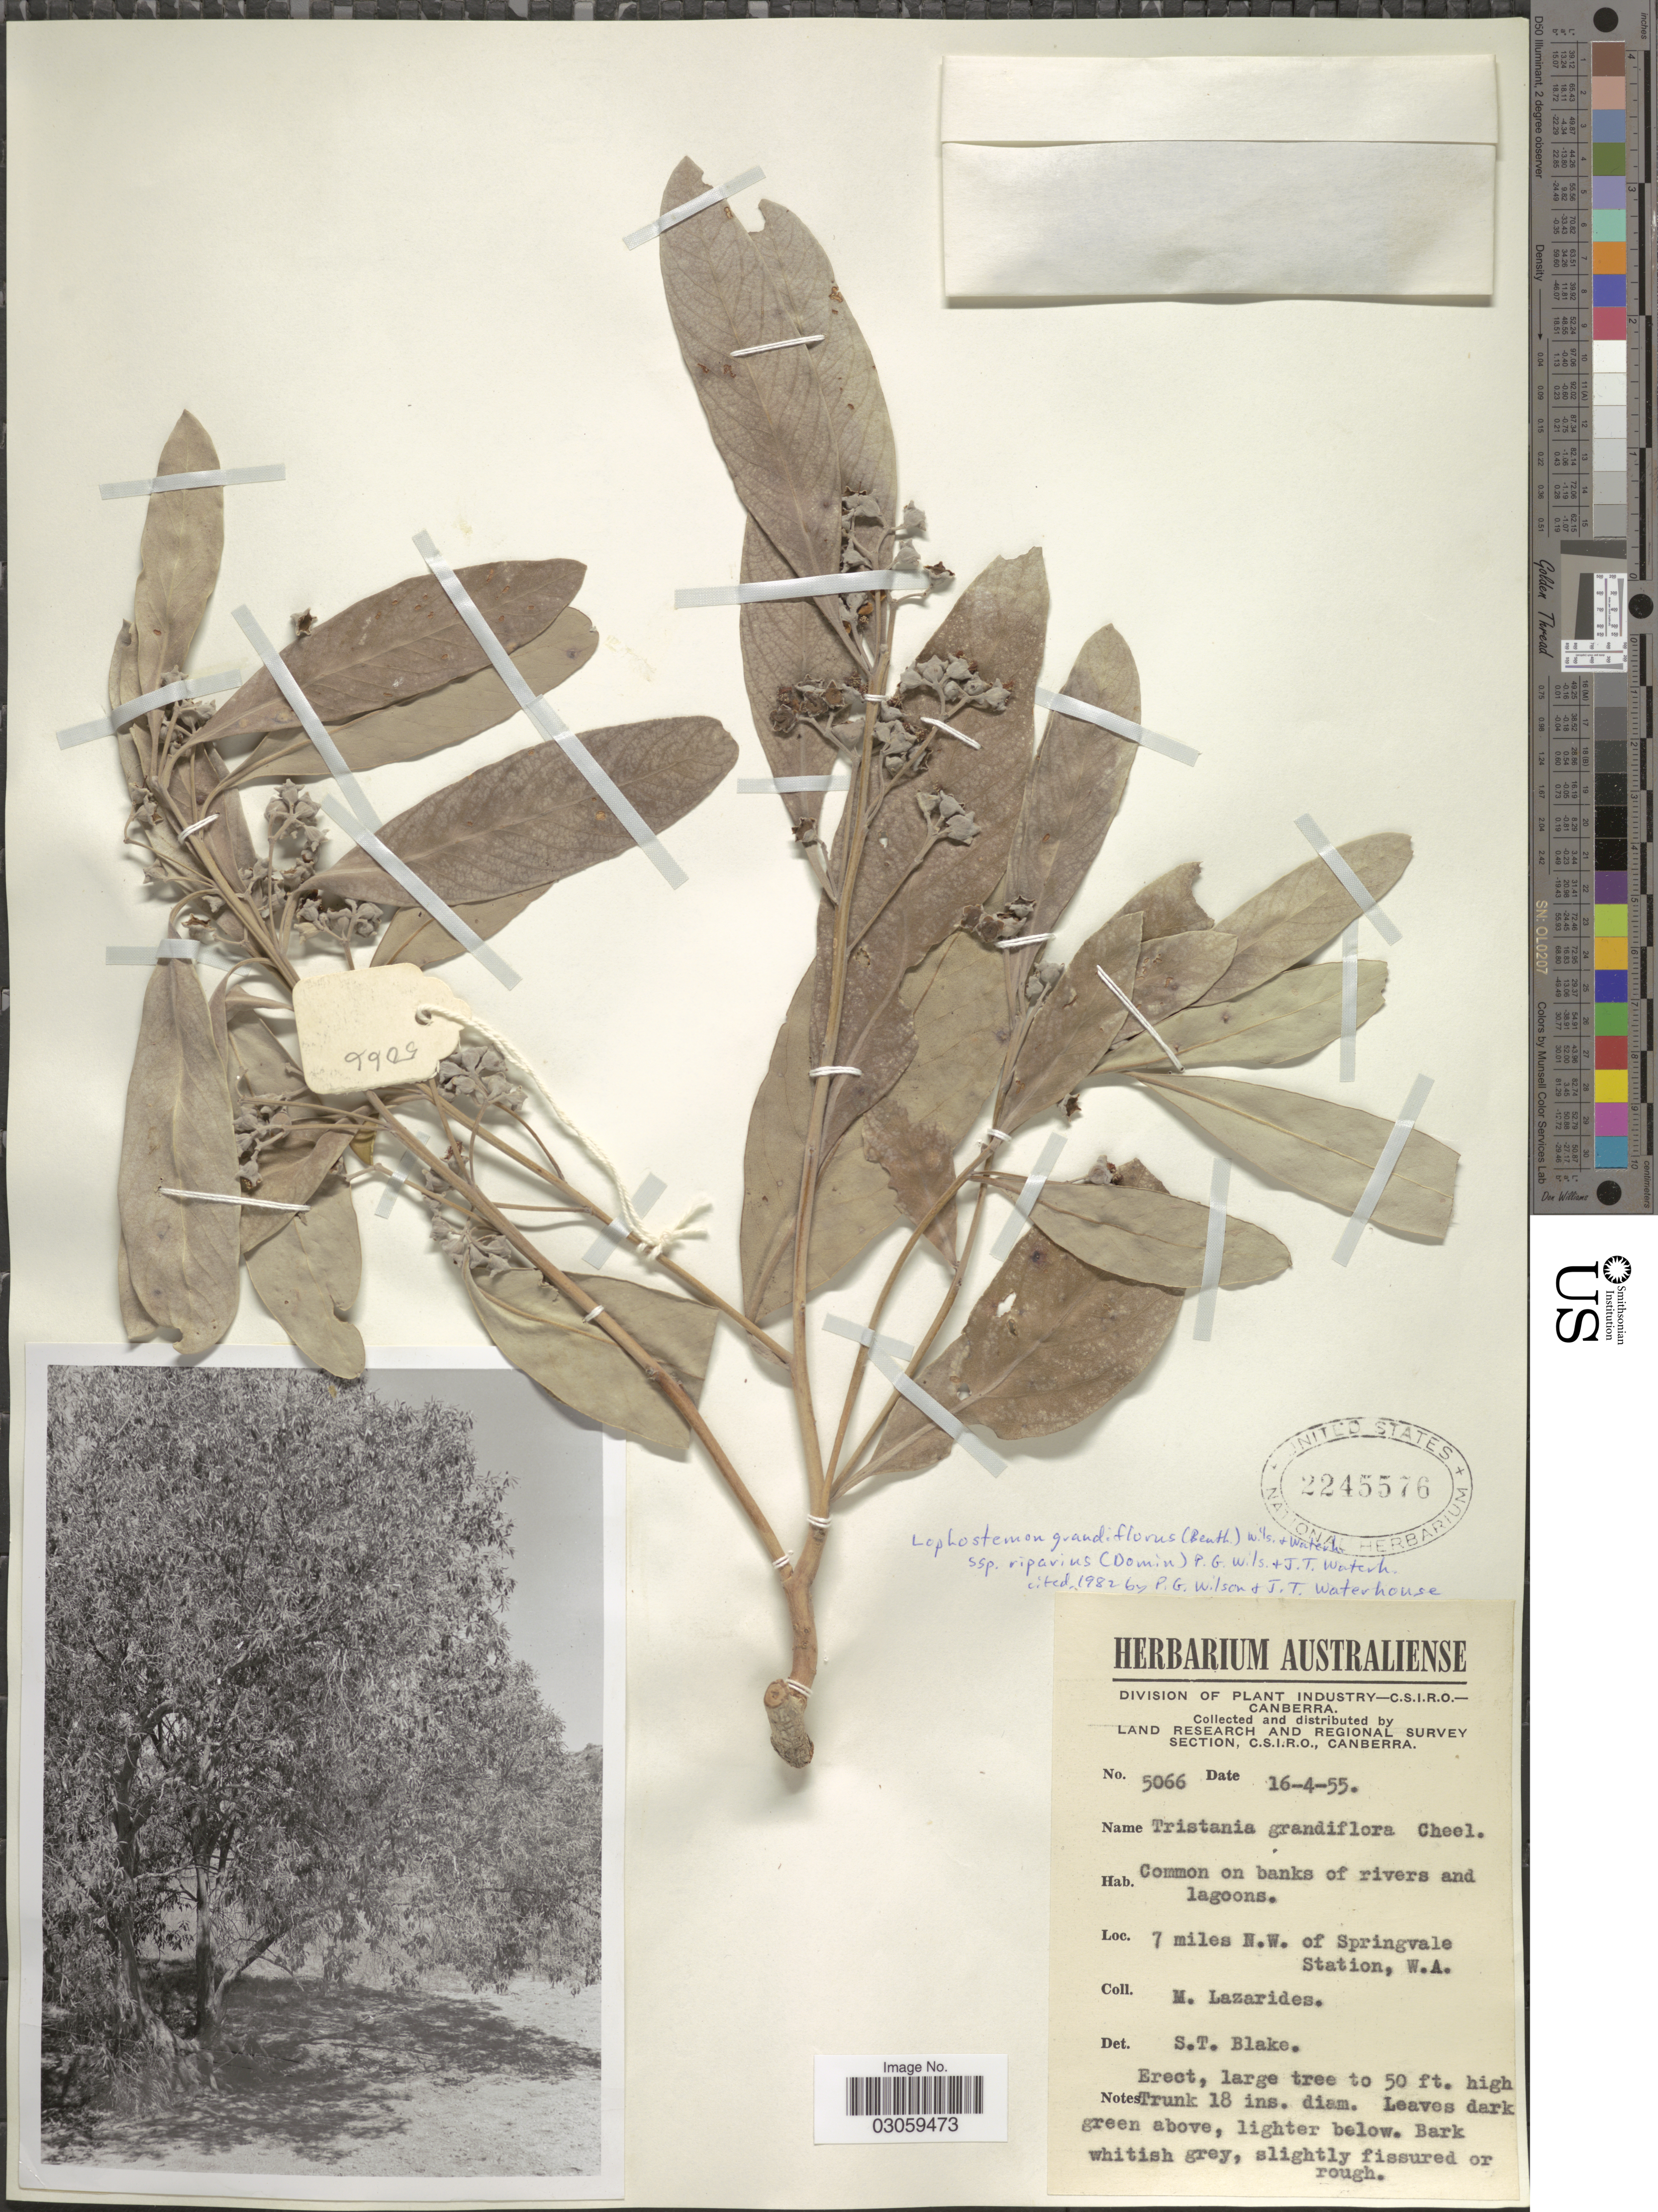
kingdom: Plantae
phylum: Tracheophyta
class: Magnoliopsida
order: Myrtales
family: Myrtaceae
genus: Lophostemon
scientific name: Lophostemon grandiflorus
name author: (Benth.) P.G. Wilson & J. T. Waterh.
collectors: S. T. Blake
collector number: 5066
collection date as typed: Transcribed d/m/y: 16/4/55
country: Australia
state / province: Western Australia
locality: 7 miles N.W. of Springvale Station, W.A.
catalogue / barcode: US 2245576